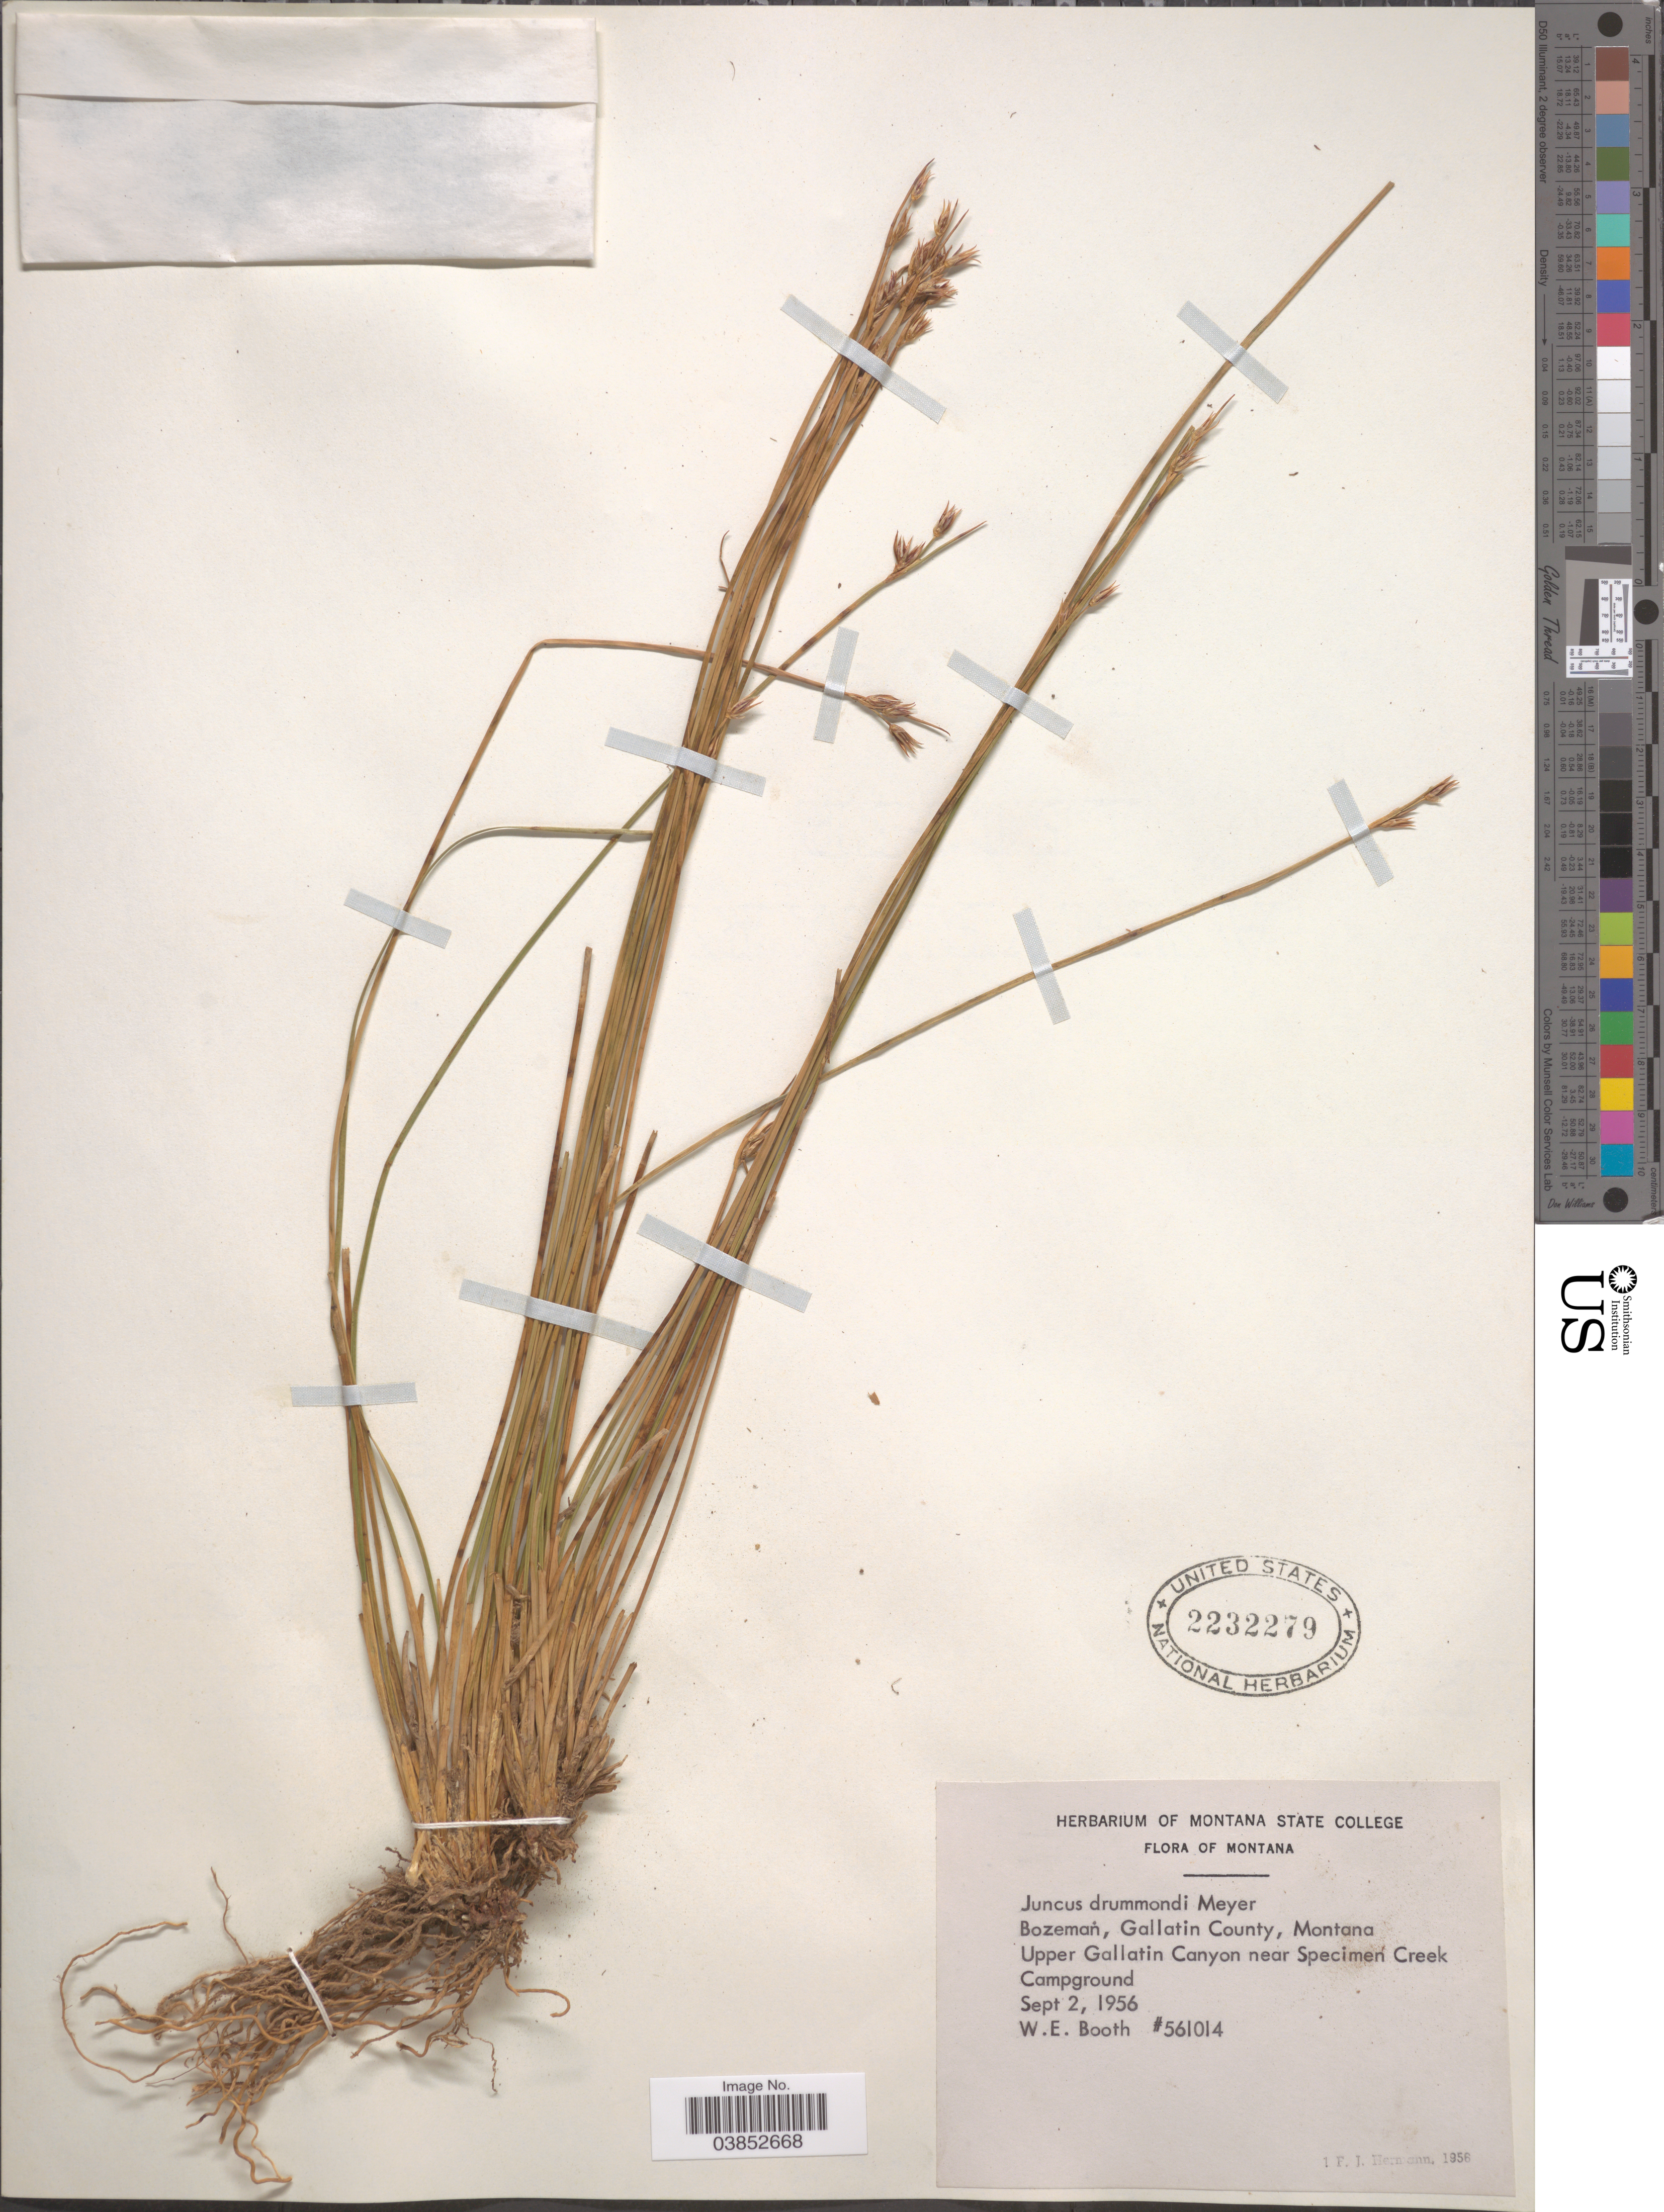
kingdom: Plantae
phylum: Tracheophyta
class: Liliopsida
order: Poales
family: Juncaceae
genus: Juncus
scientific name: Juncus drummondii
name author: E. Mey.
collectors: W. Booth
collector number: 561014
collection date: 1956-09-02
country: United States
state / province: Montana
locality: Bozeman, Gallatin County. Upper Gallatin Canyon near Specimen Creek Campground.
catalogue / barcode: US 2232279